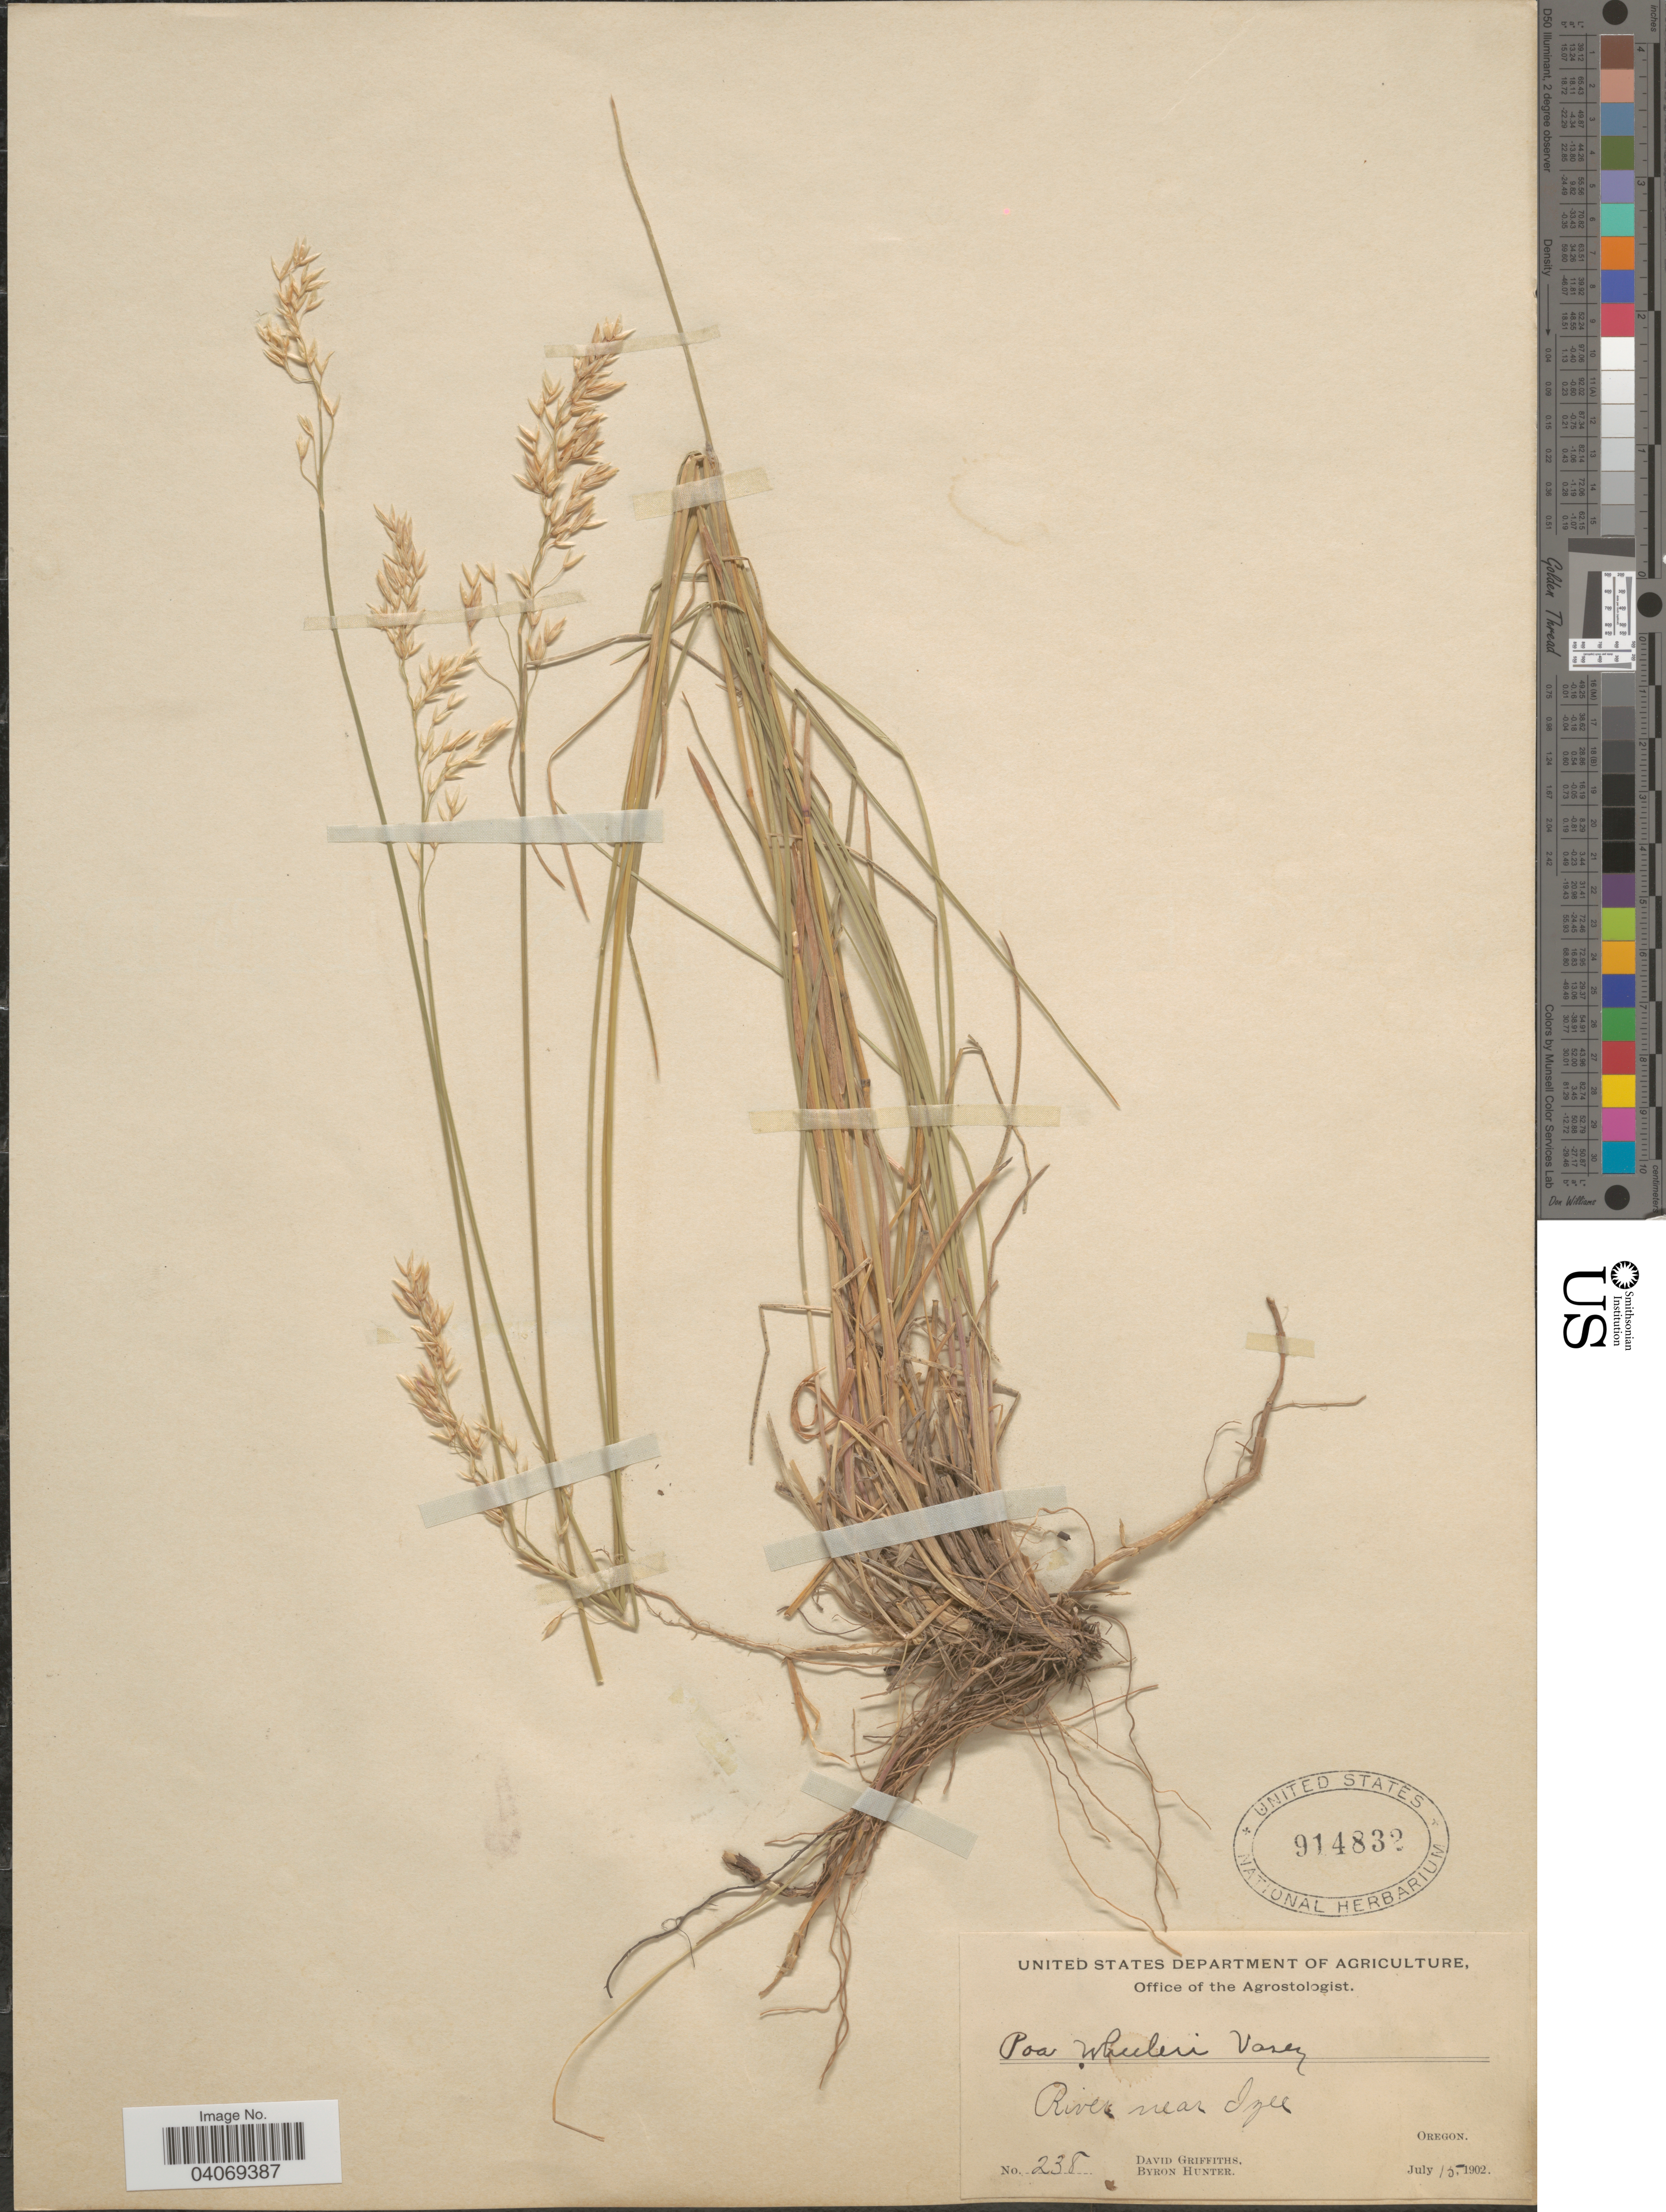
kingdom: Plantae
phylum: Tracheophyta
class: Liliopsida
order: Poales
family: Poaceae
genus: Poa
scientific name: Poa wheeleri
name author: Vasey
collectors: D. Griffiths & B. Hunter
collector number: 238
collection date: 1902-07-15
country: United States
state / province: Oregon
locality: River near Izee.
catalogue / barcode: US 914832